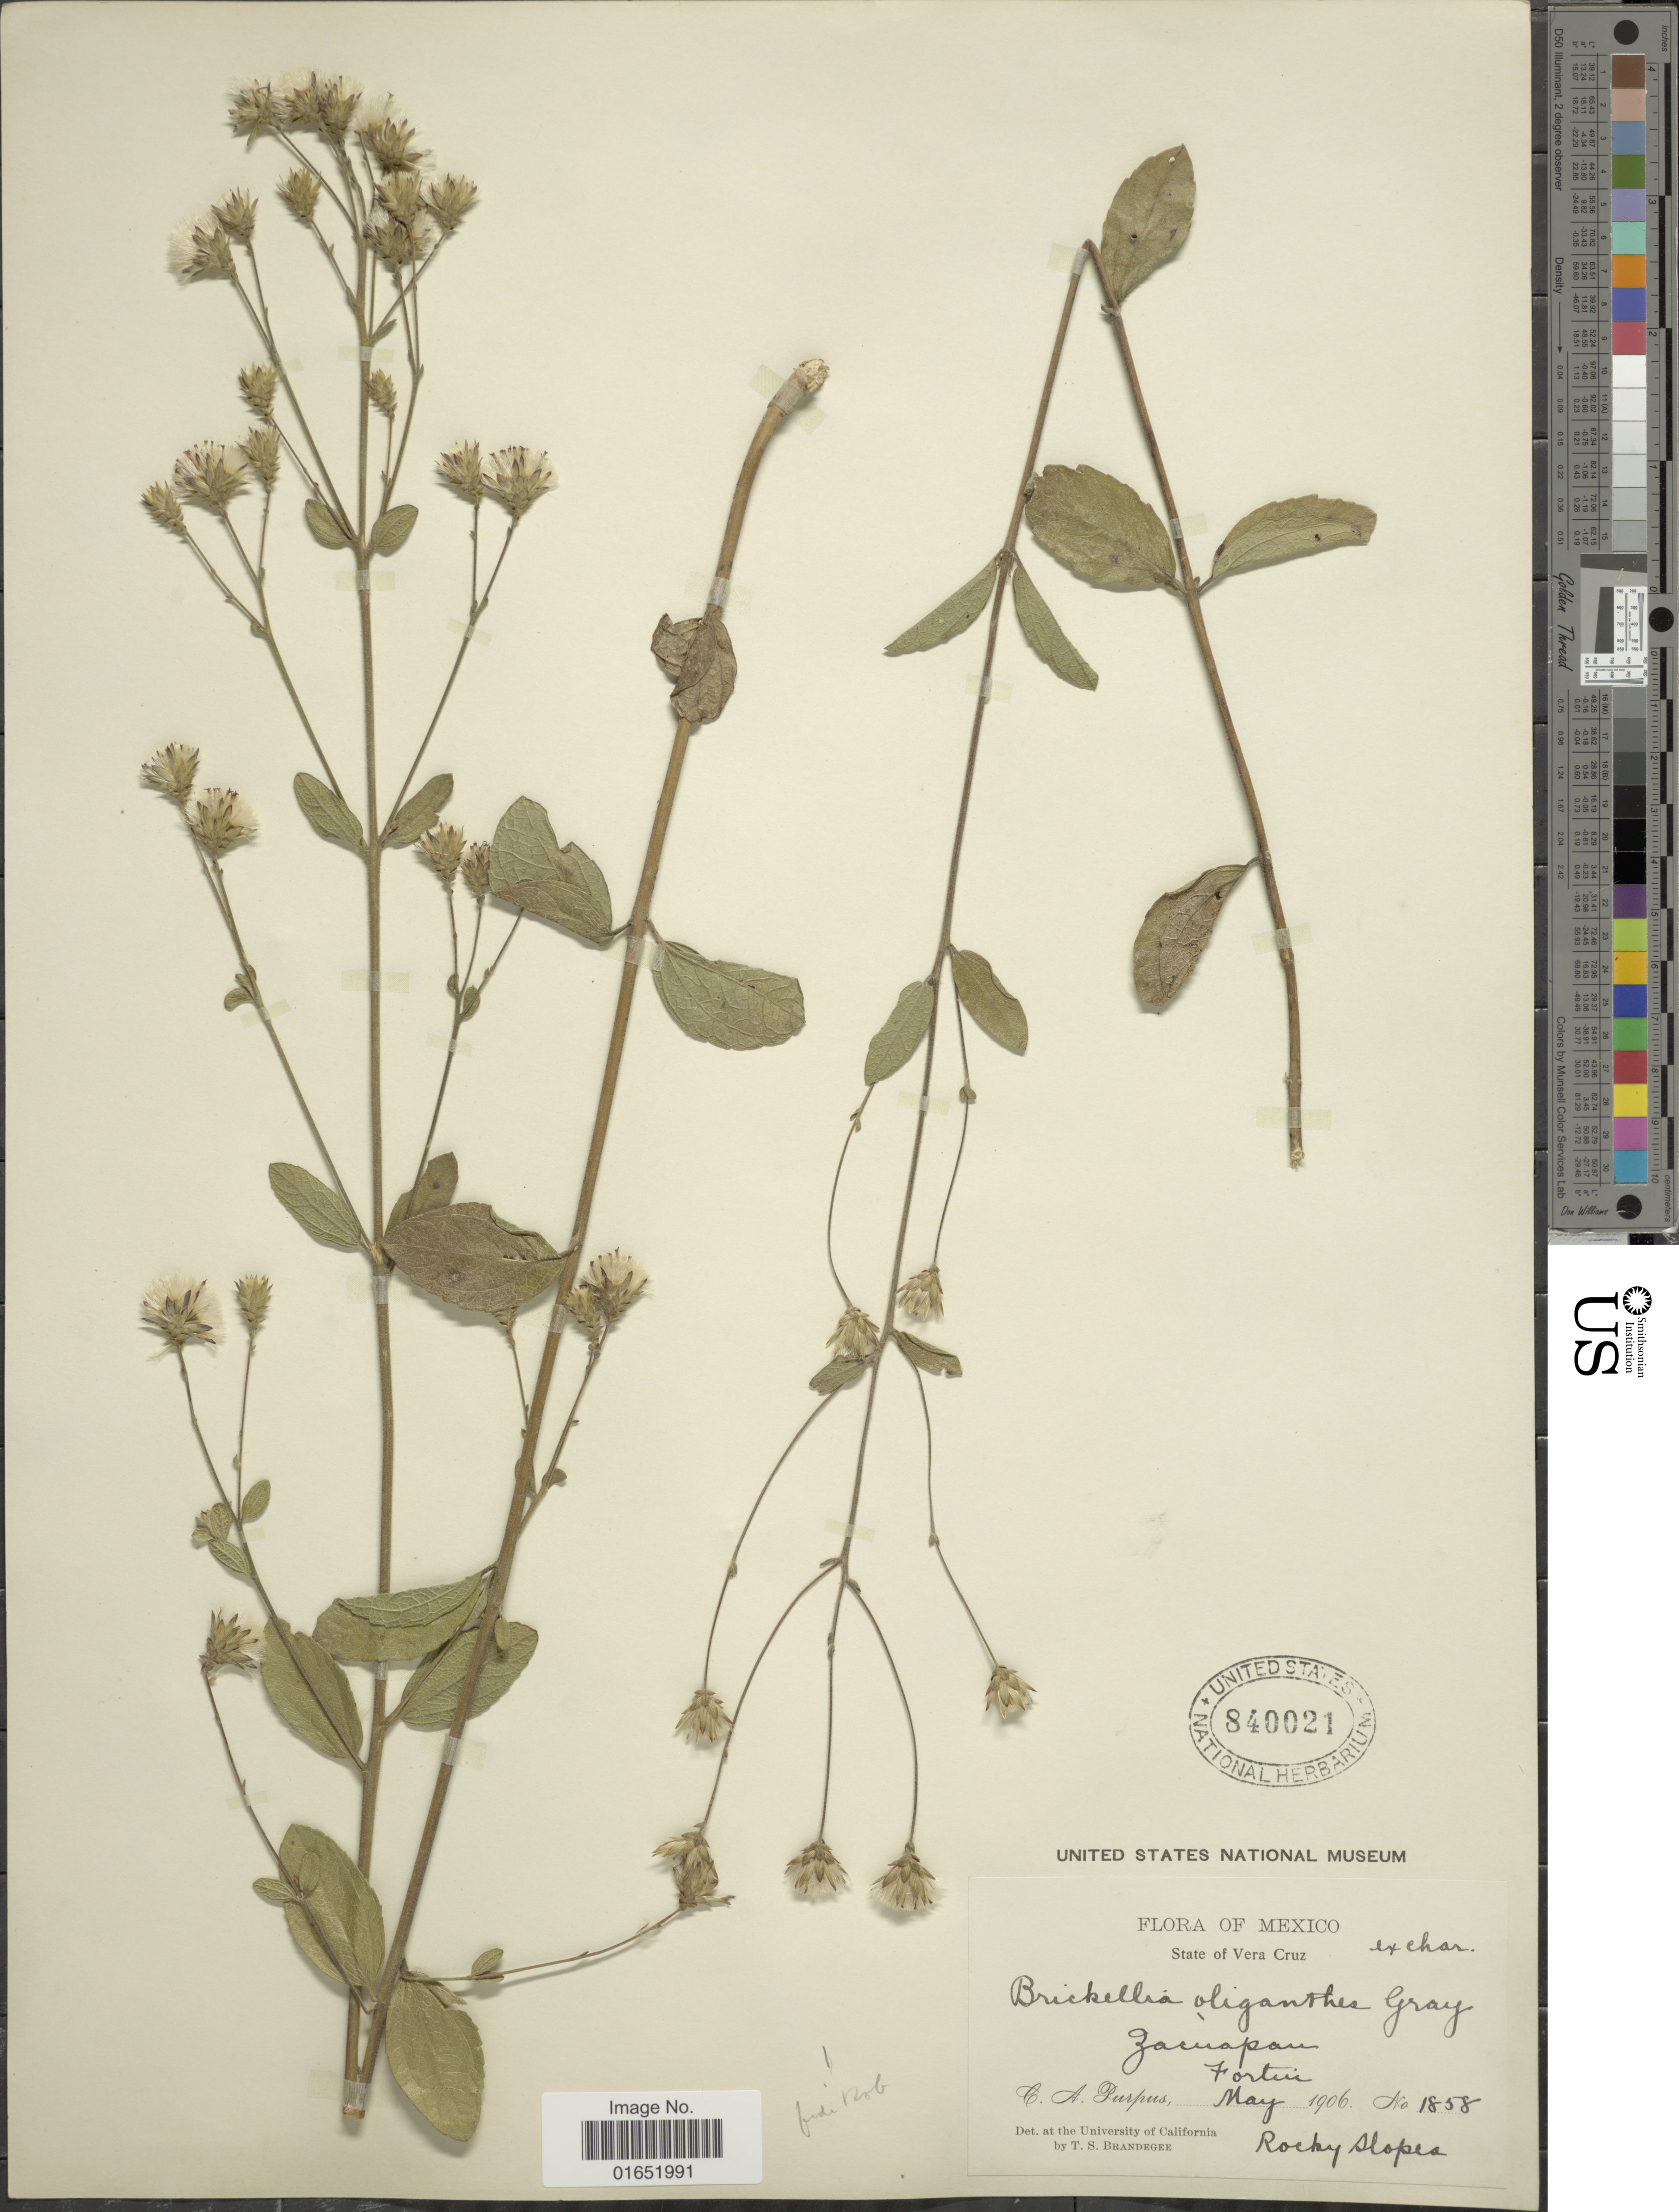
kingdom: Plantae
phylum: Tracheophyta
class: Magnoliopsida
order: Asterales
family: Asteraceae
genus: Brickellia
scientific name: Brickellia oliganthes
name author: (Less.) A. Gray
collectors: C. A. Purpus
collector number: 1858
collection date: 1906-05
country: Mexico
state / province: Veracruz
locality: State of Vera Cruz, Zacuapan, Fortui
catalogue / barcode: US 840021